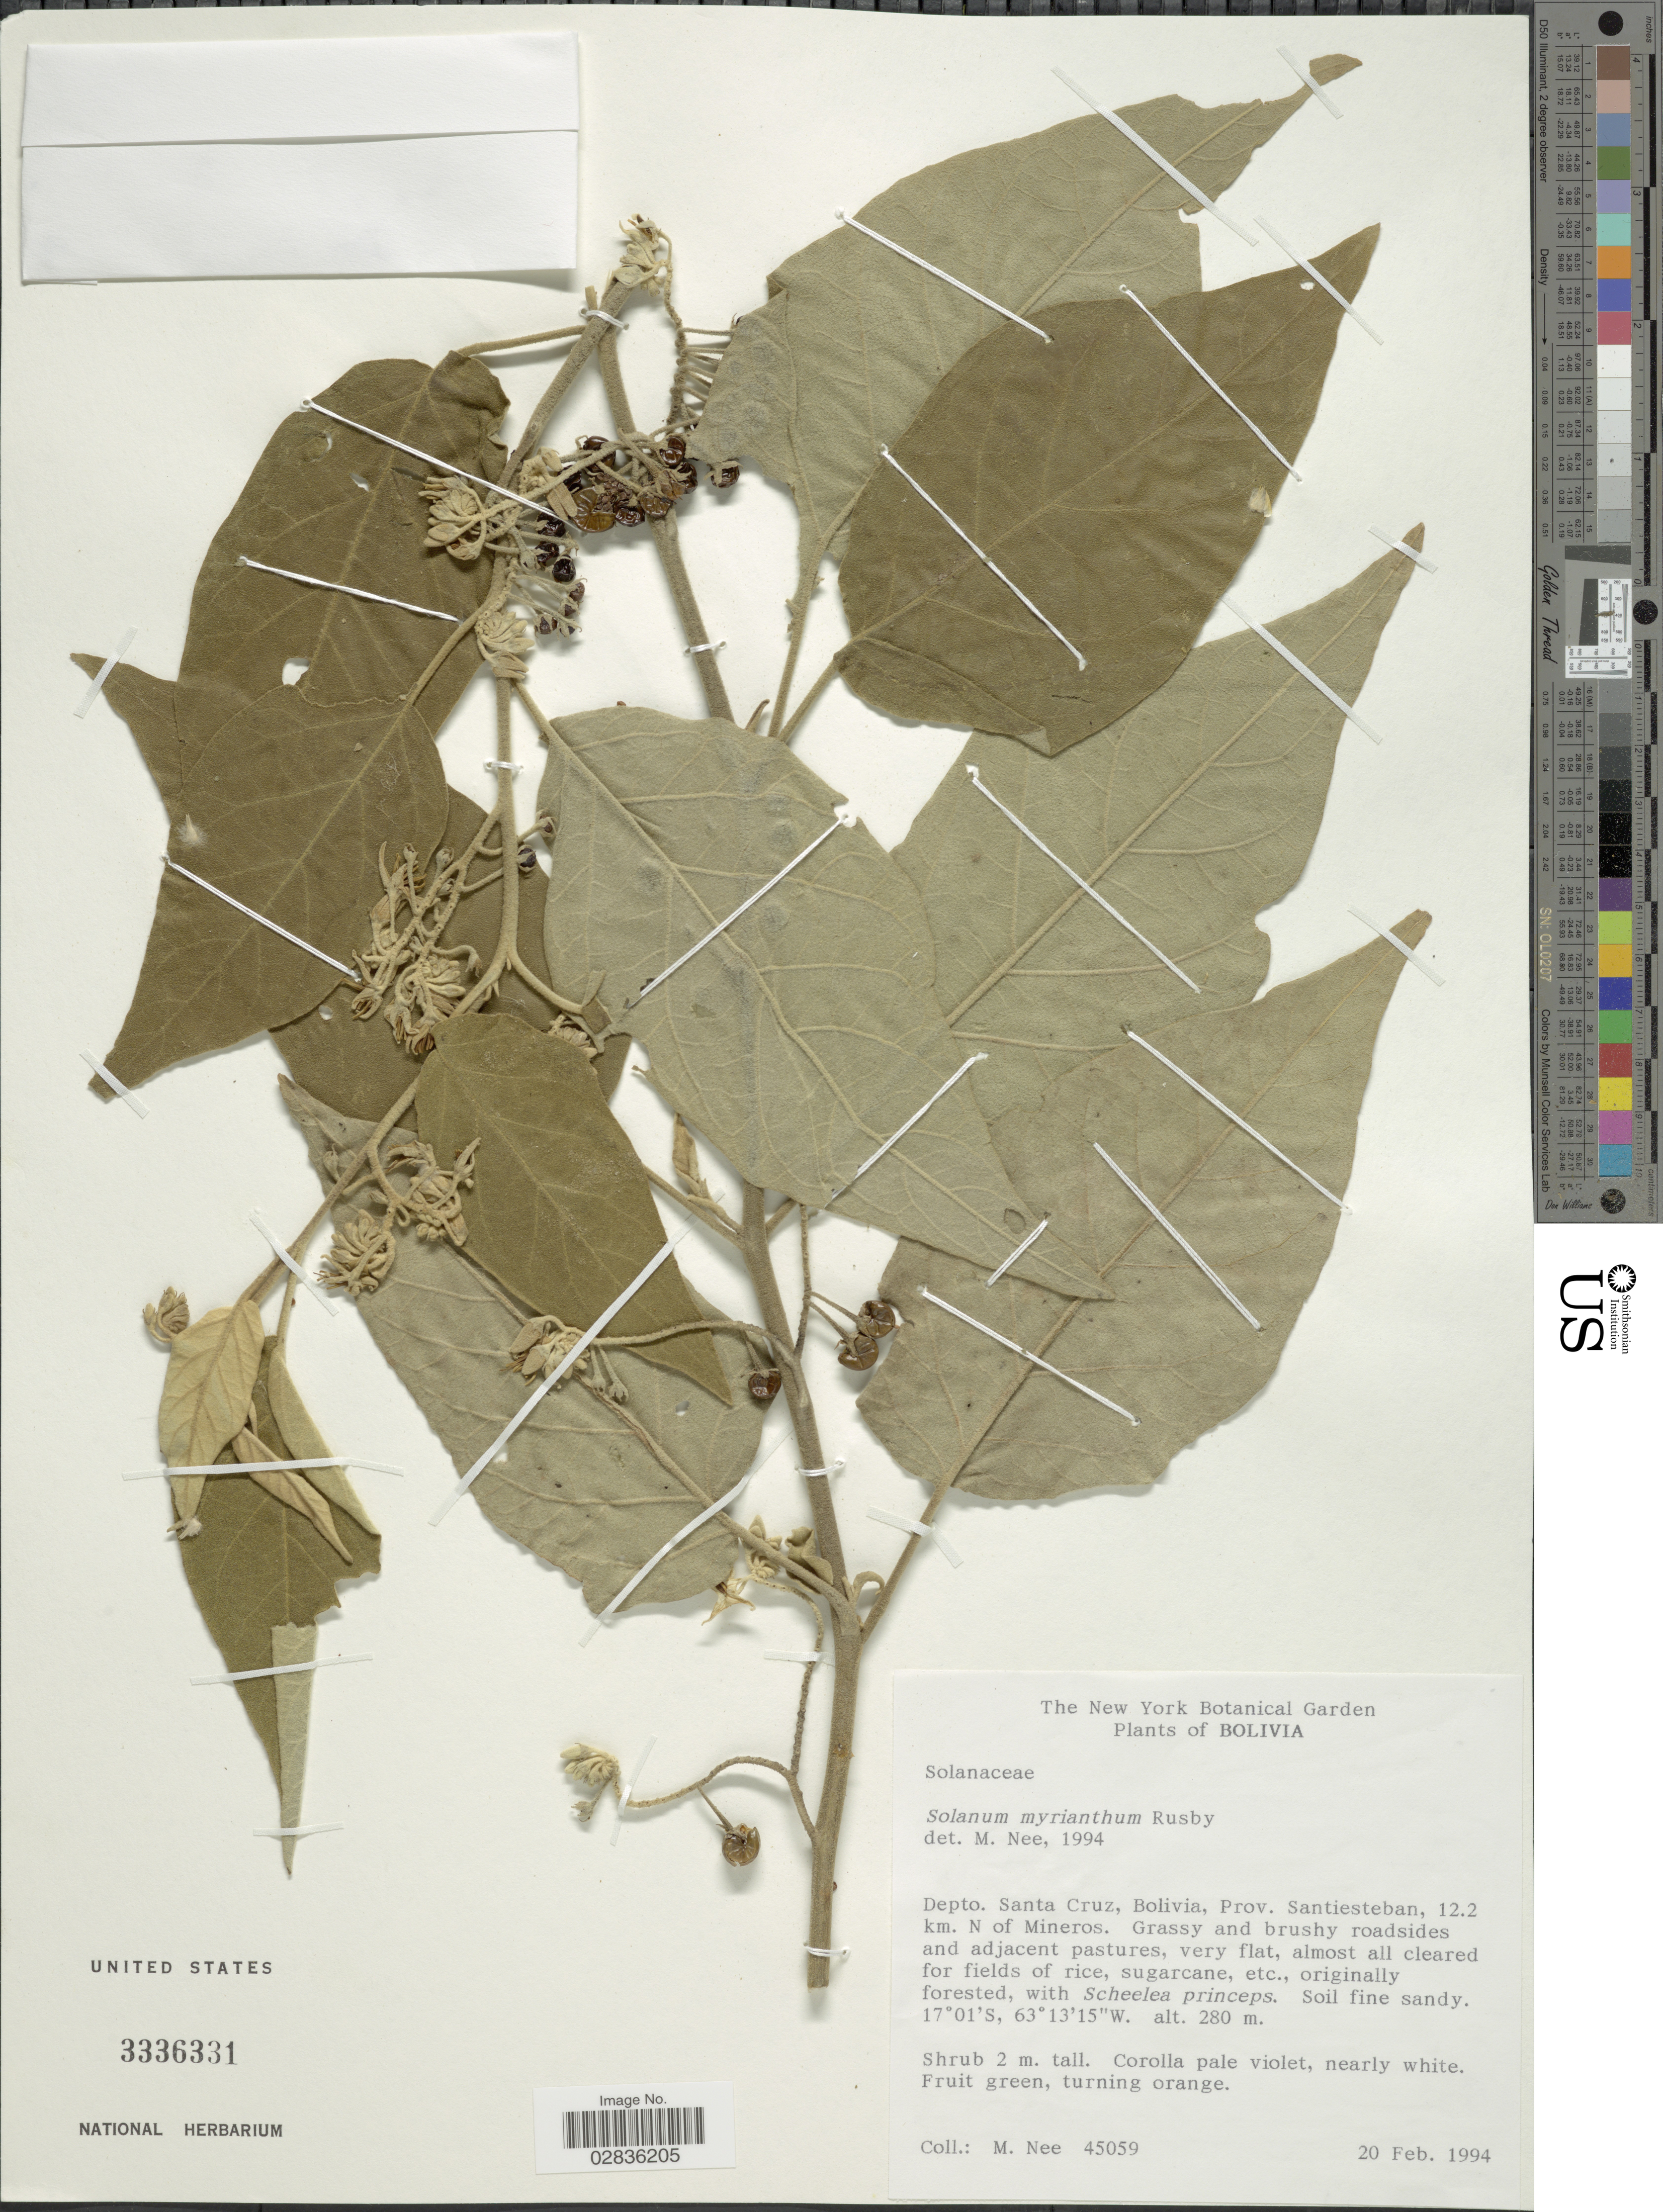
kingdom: Plantae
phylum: Tracheophyta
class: Magnoliopsida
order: Solanales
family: Solanaceae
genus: Solanum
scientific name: Solanum myrianthum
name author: Britton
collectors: M. Nee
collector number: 45059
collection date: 1994-02-20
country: Bolivia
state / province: Santa Cruz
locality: Depto. Santa Cruz. Prov. Santiesteban, 12.2 km. N of Mineros.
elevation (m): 280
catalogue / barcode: US 3336331